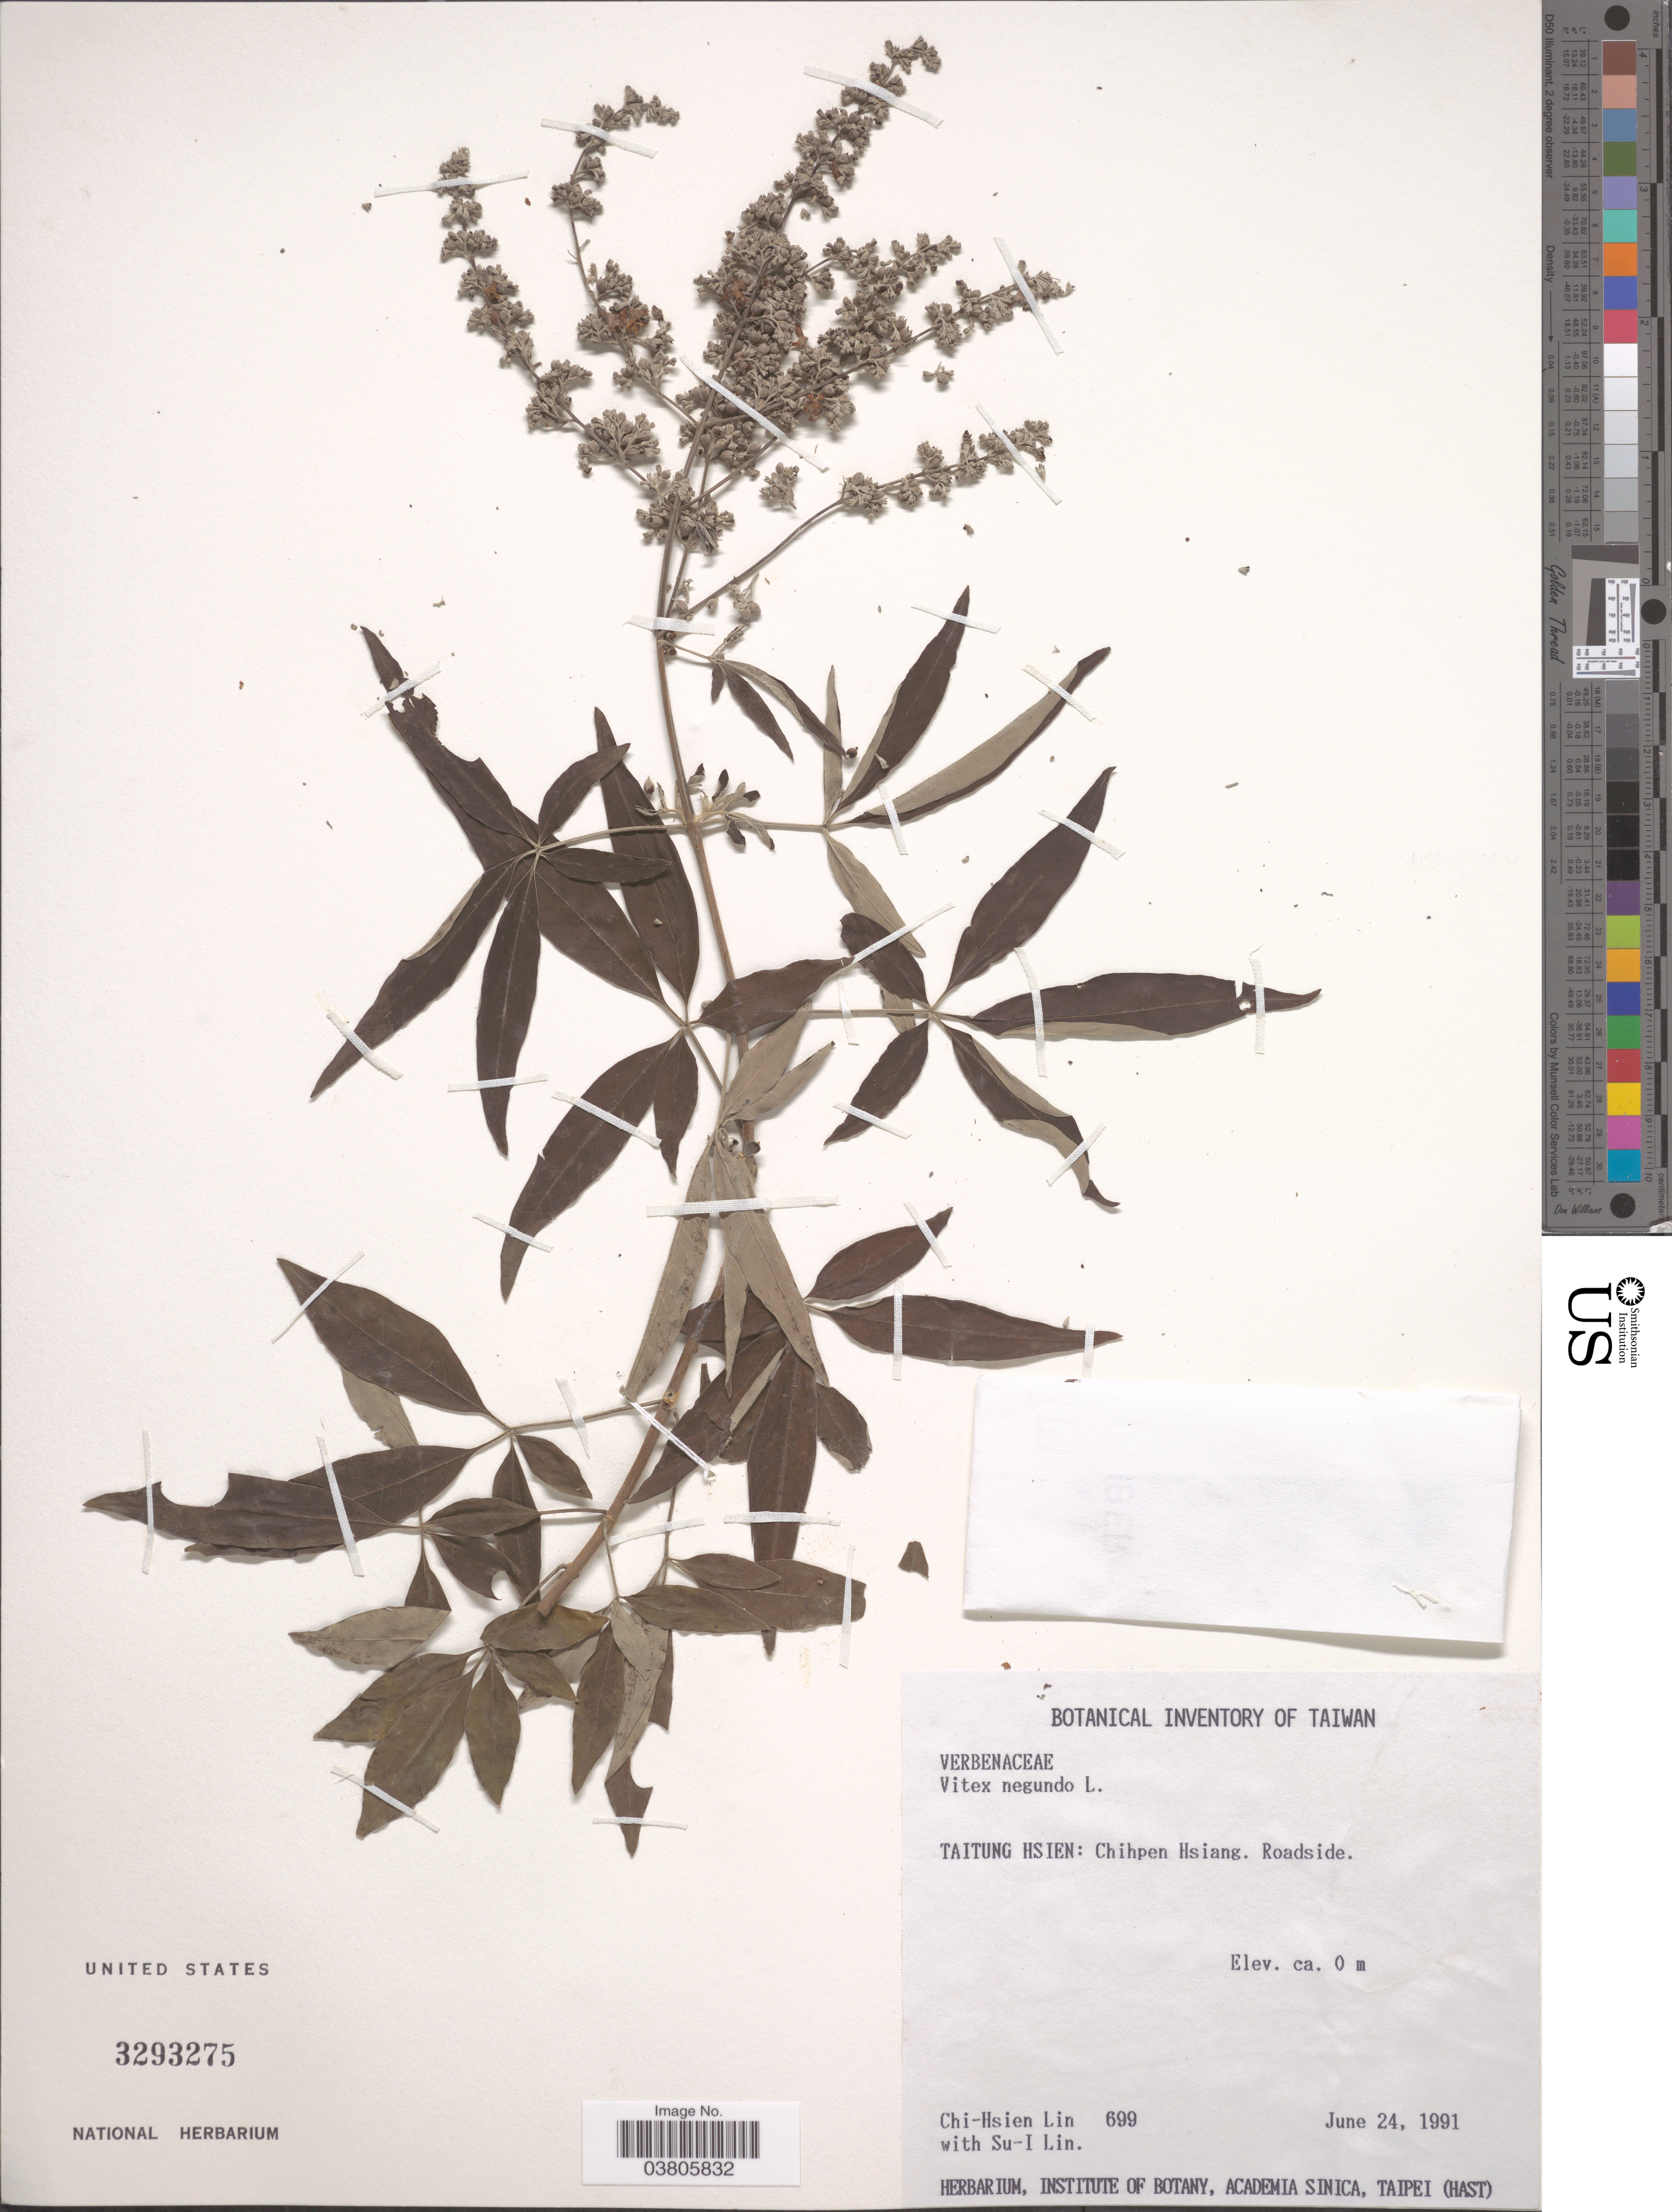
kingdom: Plantae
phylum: Tracheophyta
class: Magnoliopsida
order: Lamiales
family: Lamiaceae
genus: Vitex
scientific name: Vitex negundo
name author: L.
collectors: C. Lin & S. Lin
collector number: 699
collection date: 1991-06-24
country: Taiwan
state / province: Taitung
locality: Taitung Hsien: Chihpen Hsiang.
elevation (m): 0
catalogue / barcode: US 3293275